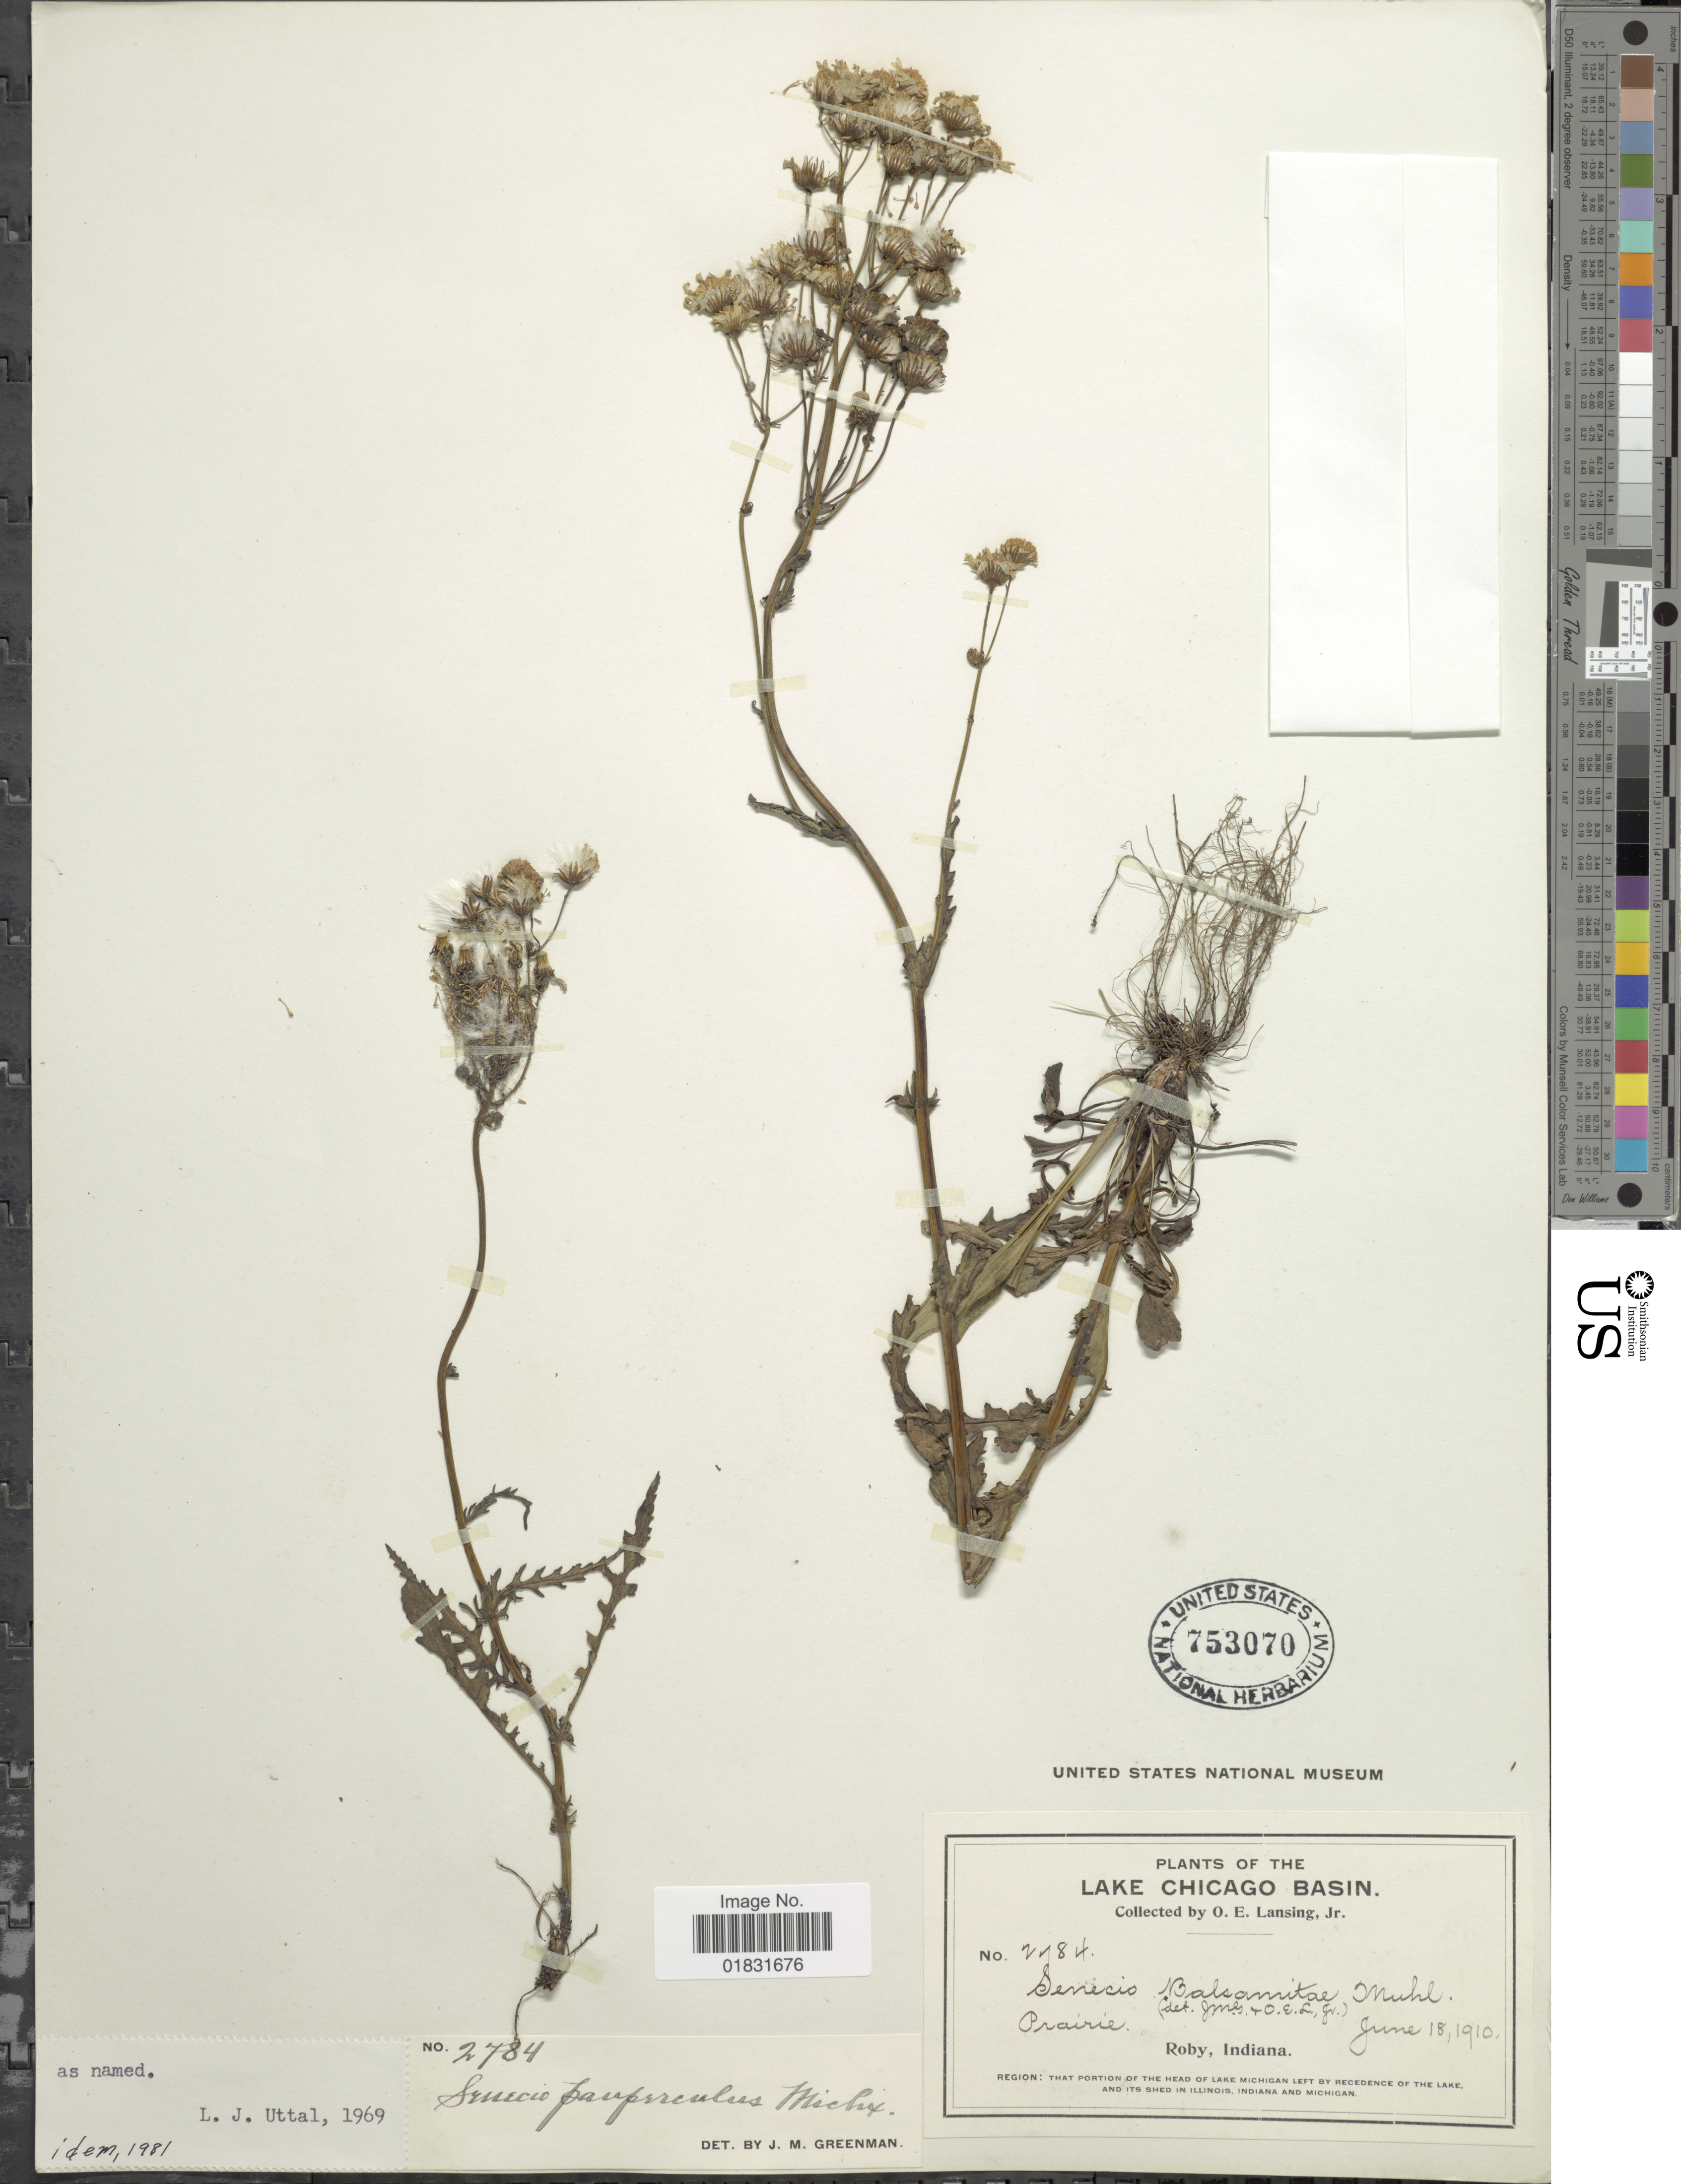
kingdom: Plantae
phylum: Tracheophyta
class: Magnoliopsida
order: Asterales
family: Asteraceae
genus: Packera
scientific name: Packera paupercula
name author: (Michx.) Á. Löve & D. Löve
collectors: O. Lansing Jr.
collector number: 2784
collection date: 1910-06-18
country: United States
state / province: Indiana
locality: Lake Chicago Basin, Prairie, Roby, Region: That portion of the Head of Lake Michigan left by Recedence of the Lake and its shed in Illonois, Indiana and Michigan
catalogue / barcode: US 753070